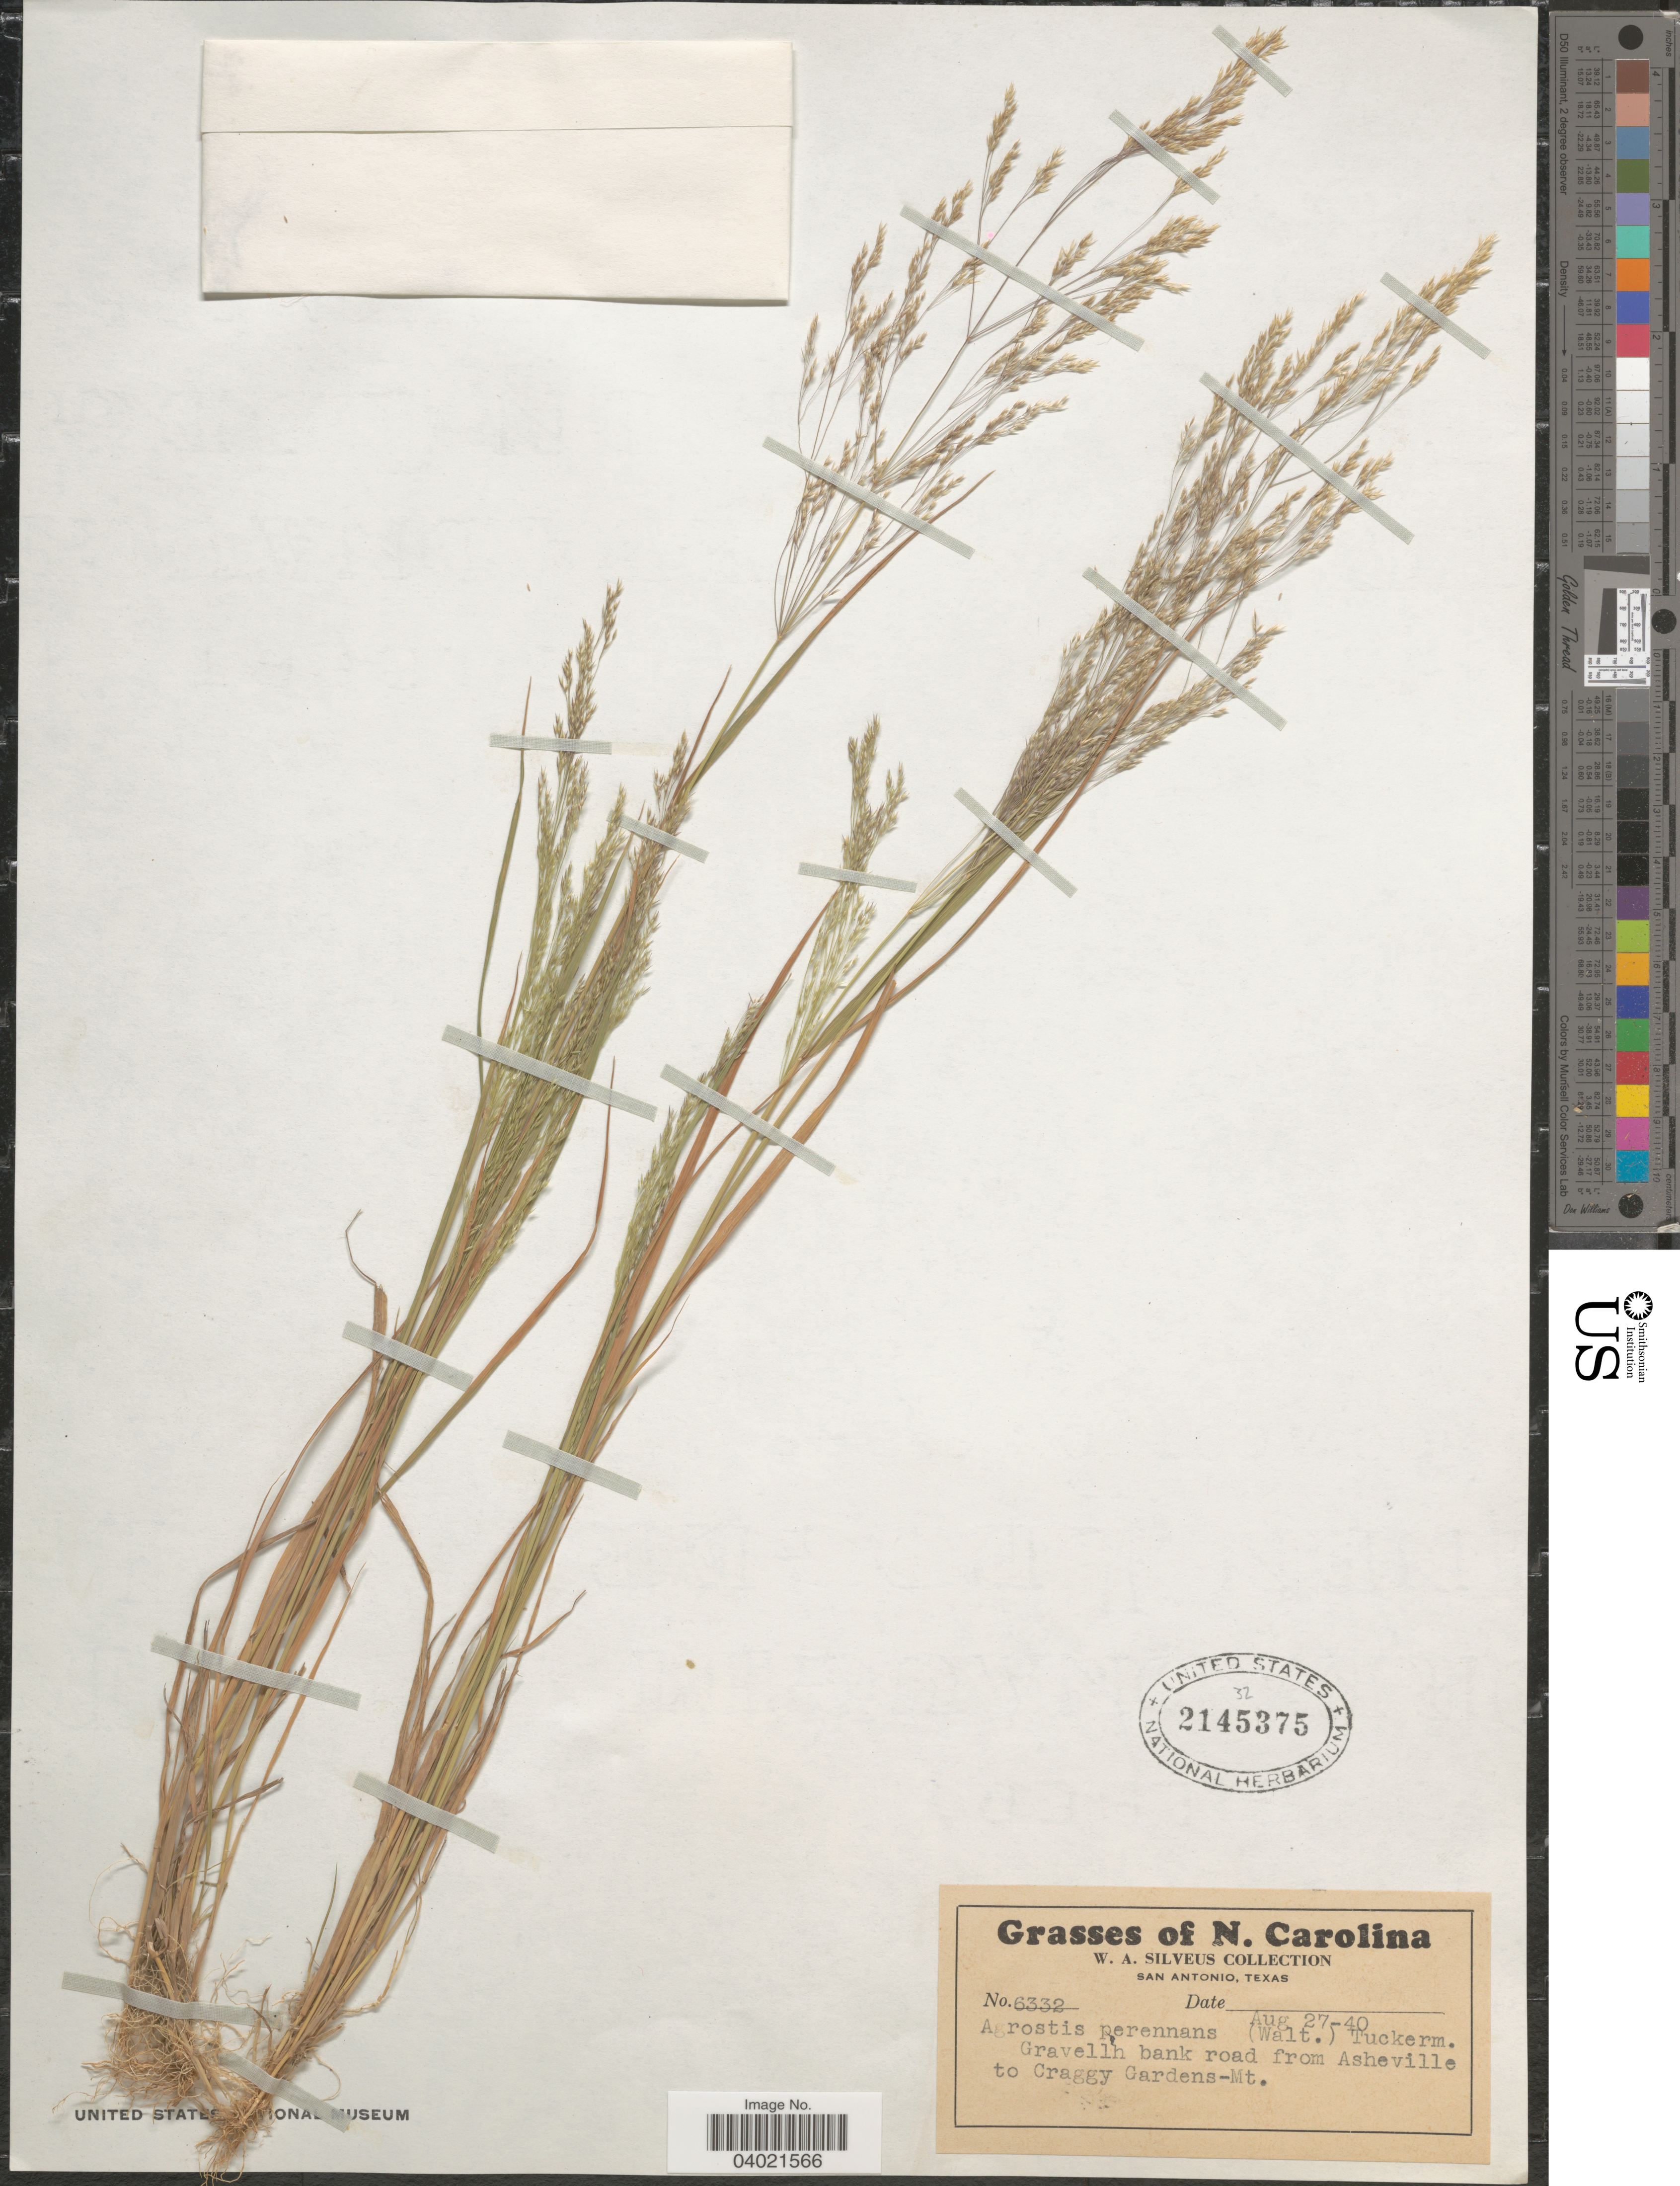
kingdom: Plantae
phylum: Tracheophyta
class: Liliopsida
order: Poales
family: Poaceae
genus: Agrostis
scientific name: Agrostis perennans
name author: (Walter) Tuck.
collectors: W. Silveus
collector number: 6332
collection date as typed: Transcribed d/m/y: 27/8/40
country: United States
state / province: North Carolina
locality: Gravellh bank road from Asheville to Craggy Gardens-Mt.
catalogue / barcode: US 2145375